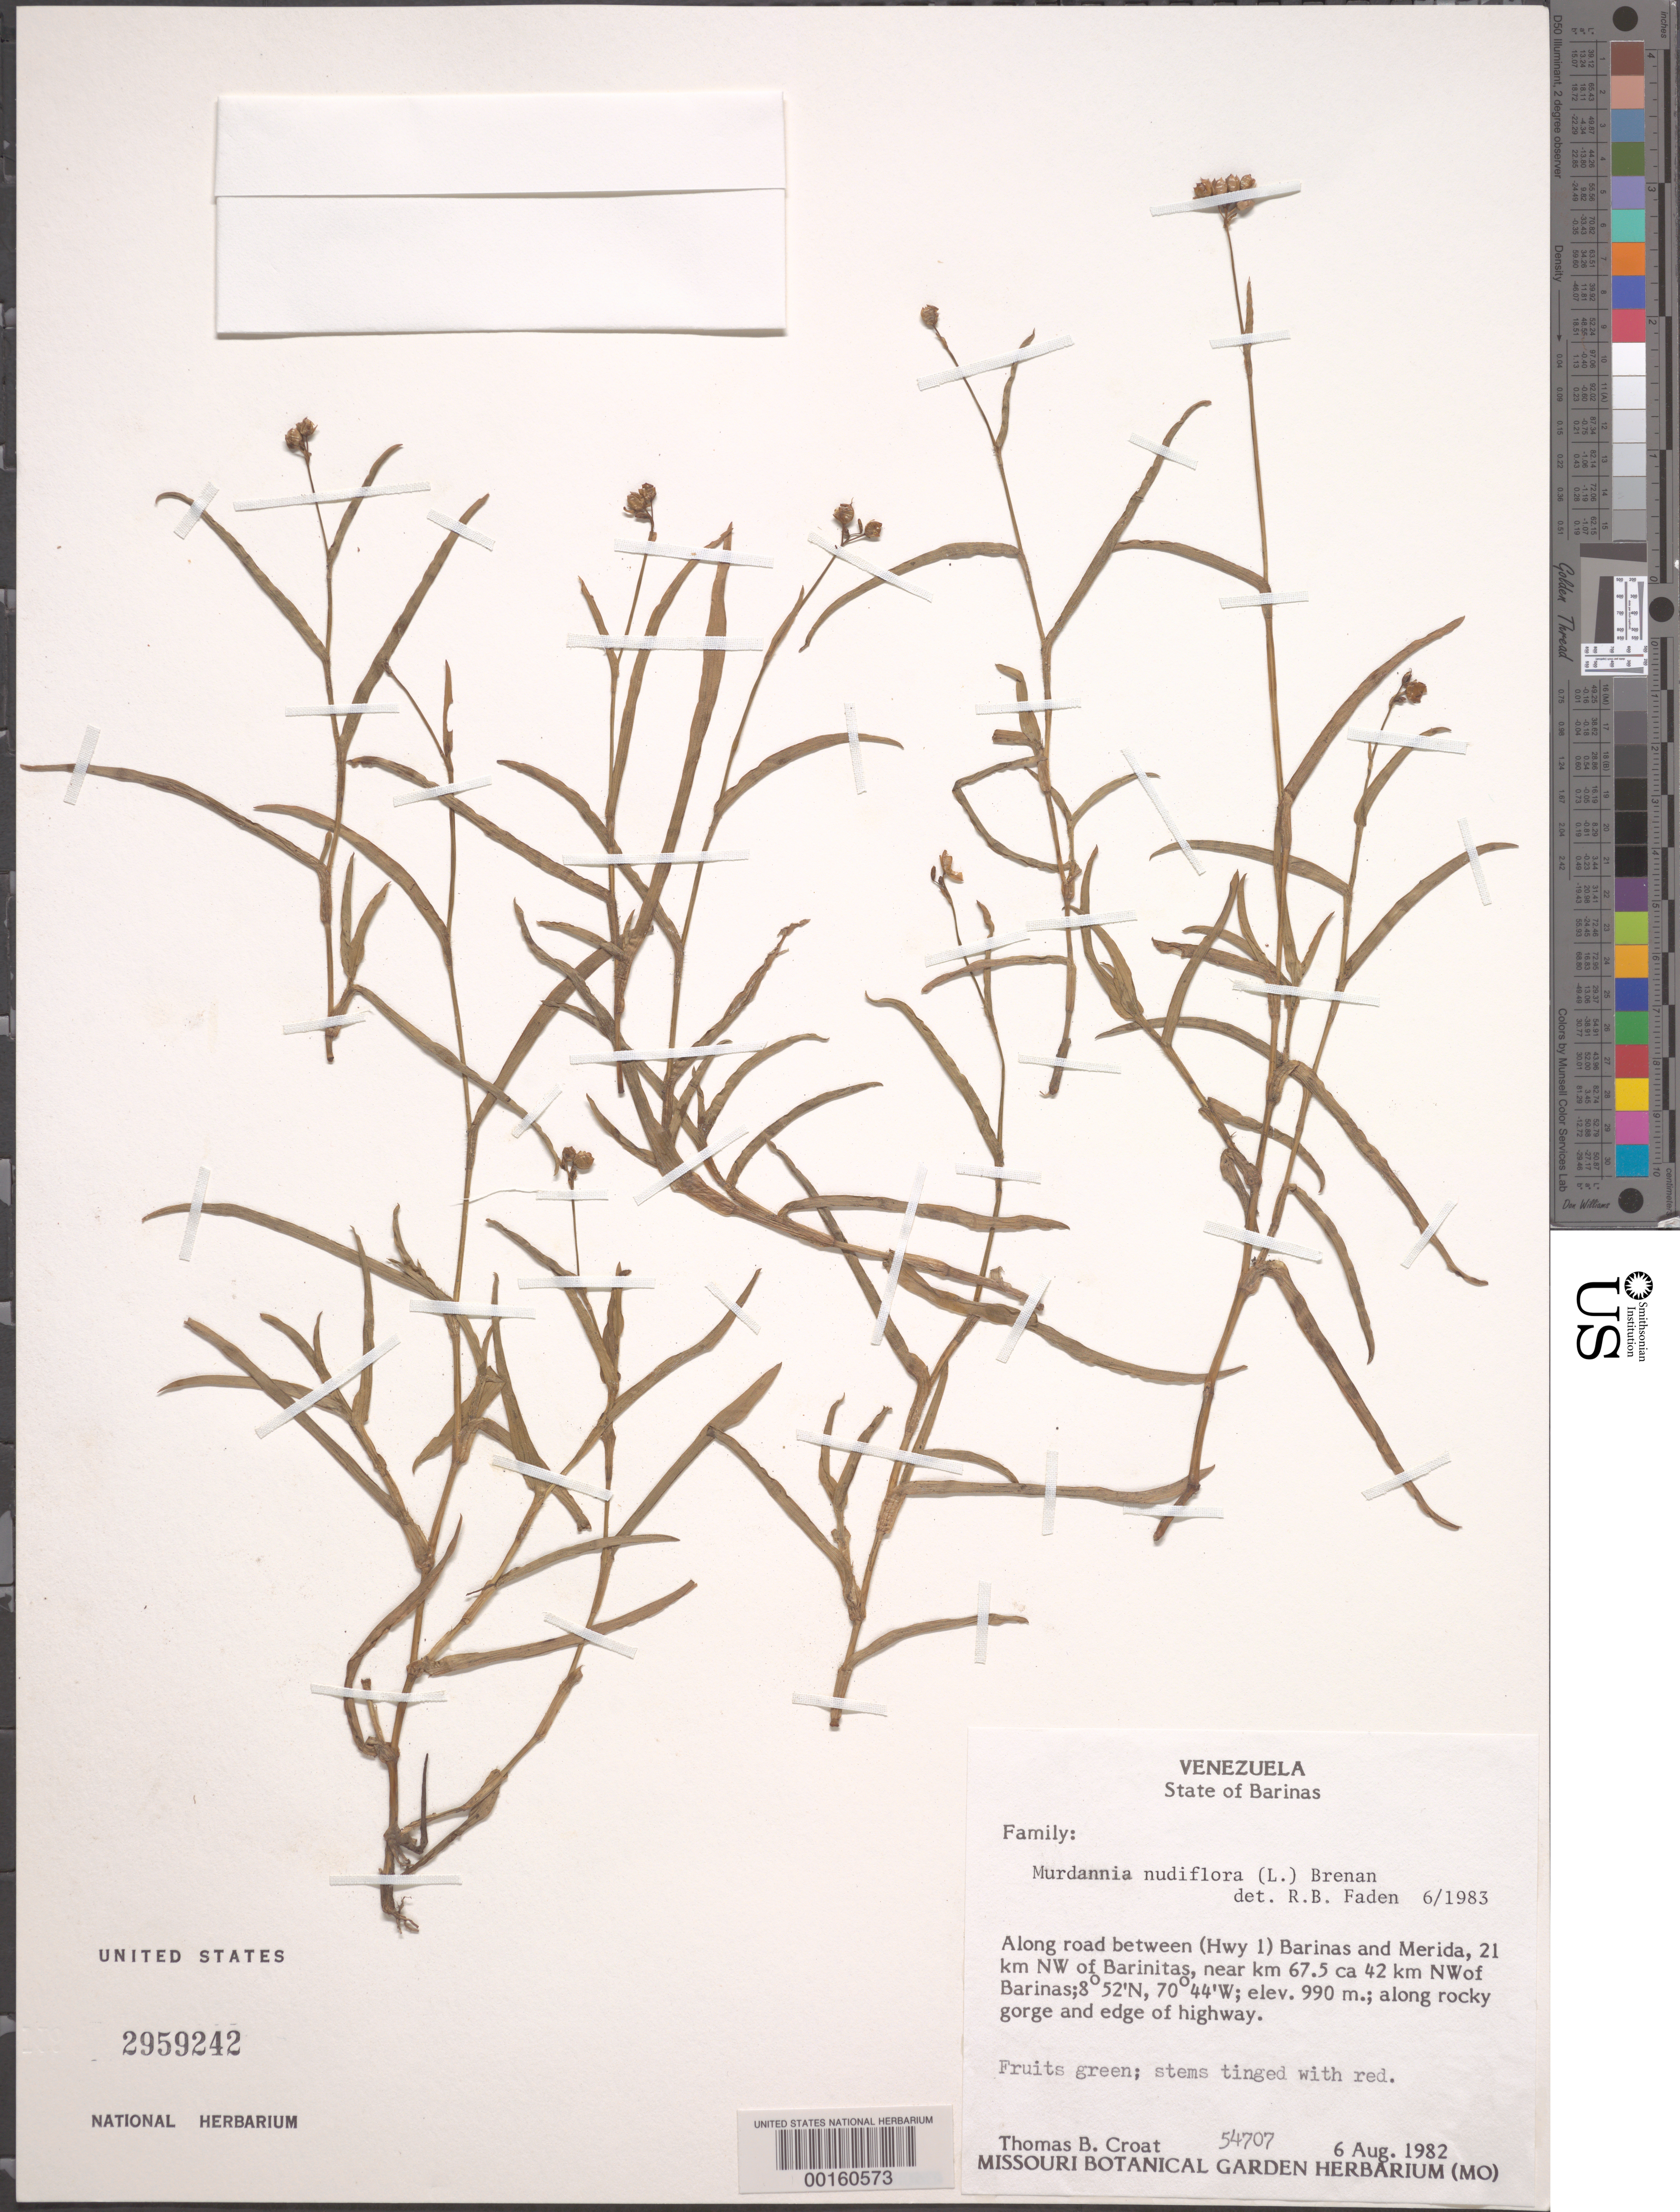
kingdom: Plantae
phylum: Tracheophyta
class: Liliopsida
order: Commelinales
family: Commelinaceae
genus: Murdannia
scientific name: Murdannia nudiflora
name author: (L.) Brenan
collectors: T. B. Croat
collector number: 54707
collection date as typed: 06 Aug 1982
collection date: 1982-08-06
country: Venezuela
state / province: Barinas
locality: Nw of barinitas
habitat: Rocky gorge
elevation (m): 990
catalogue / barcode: US 2959242